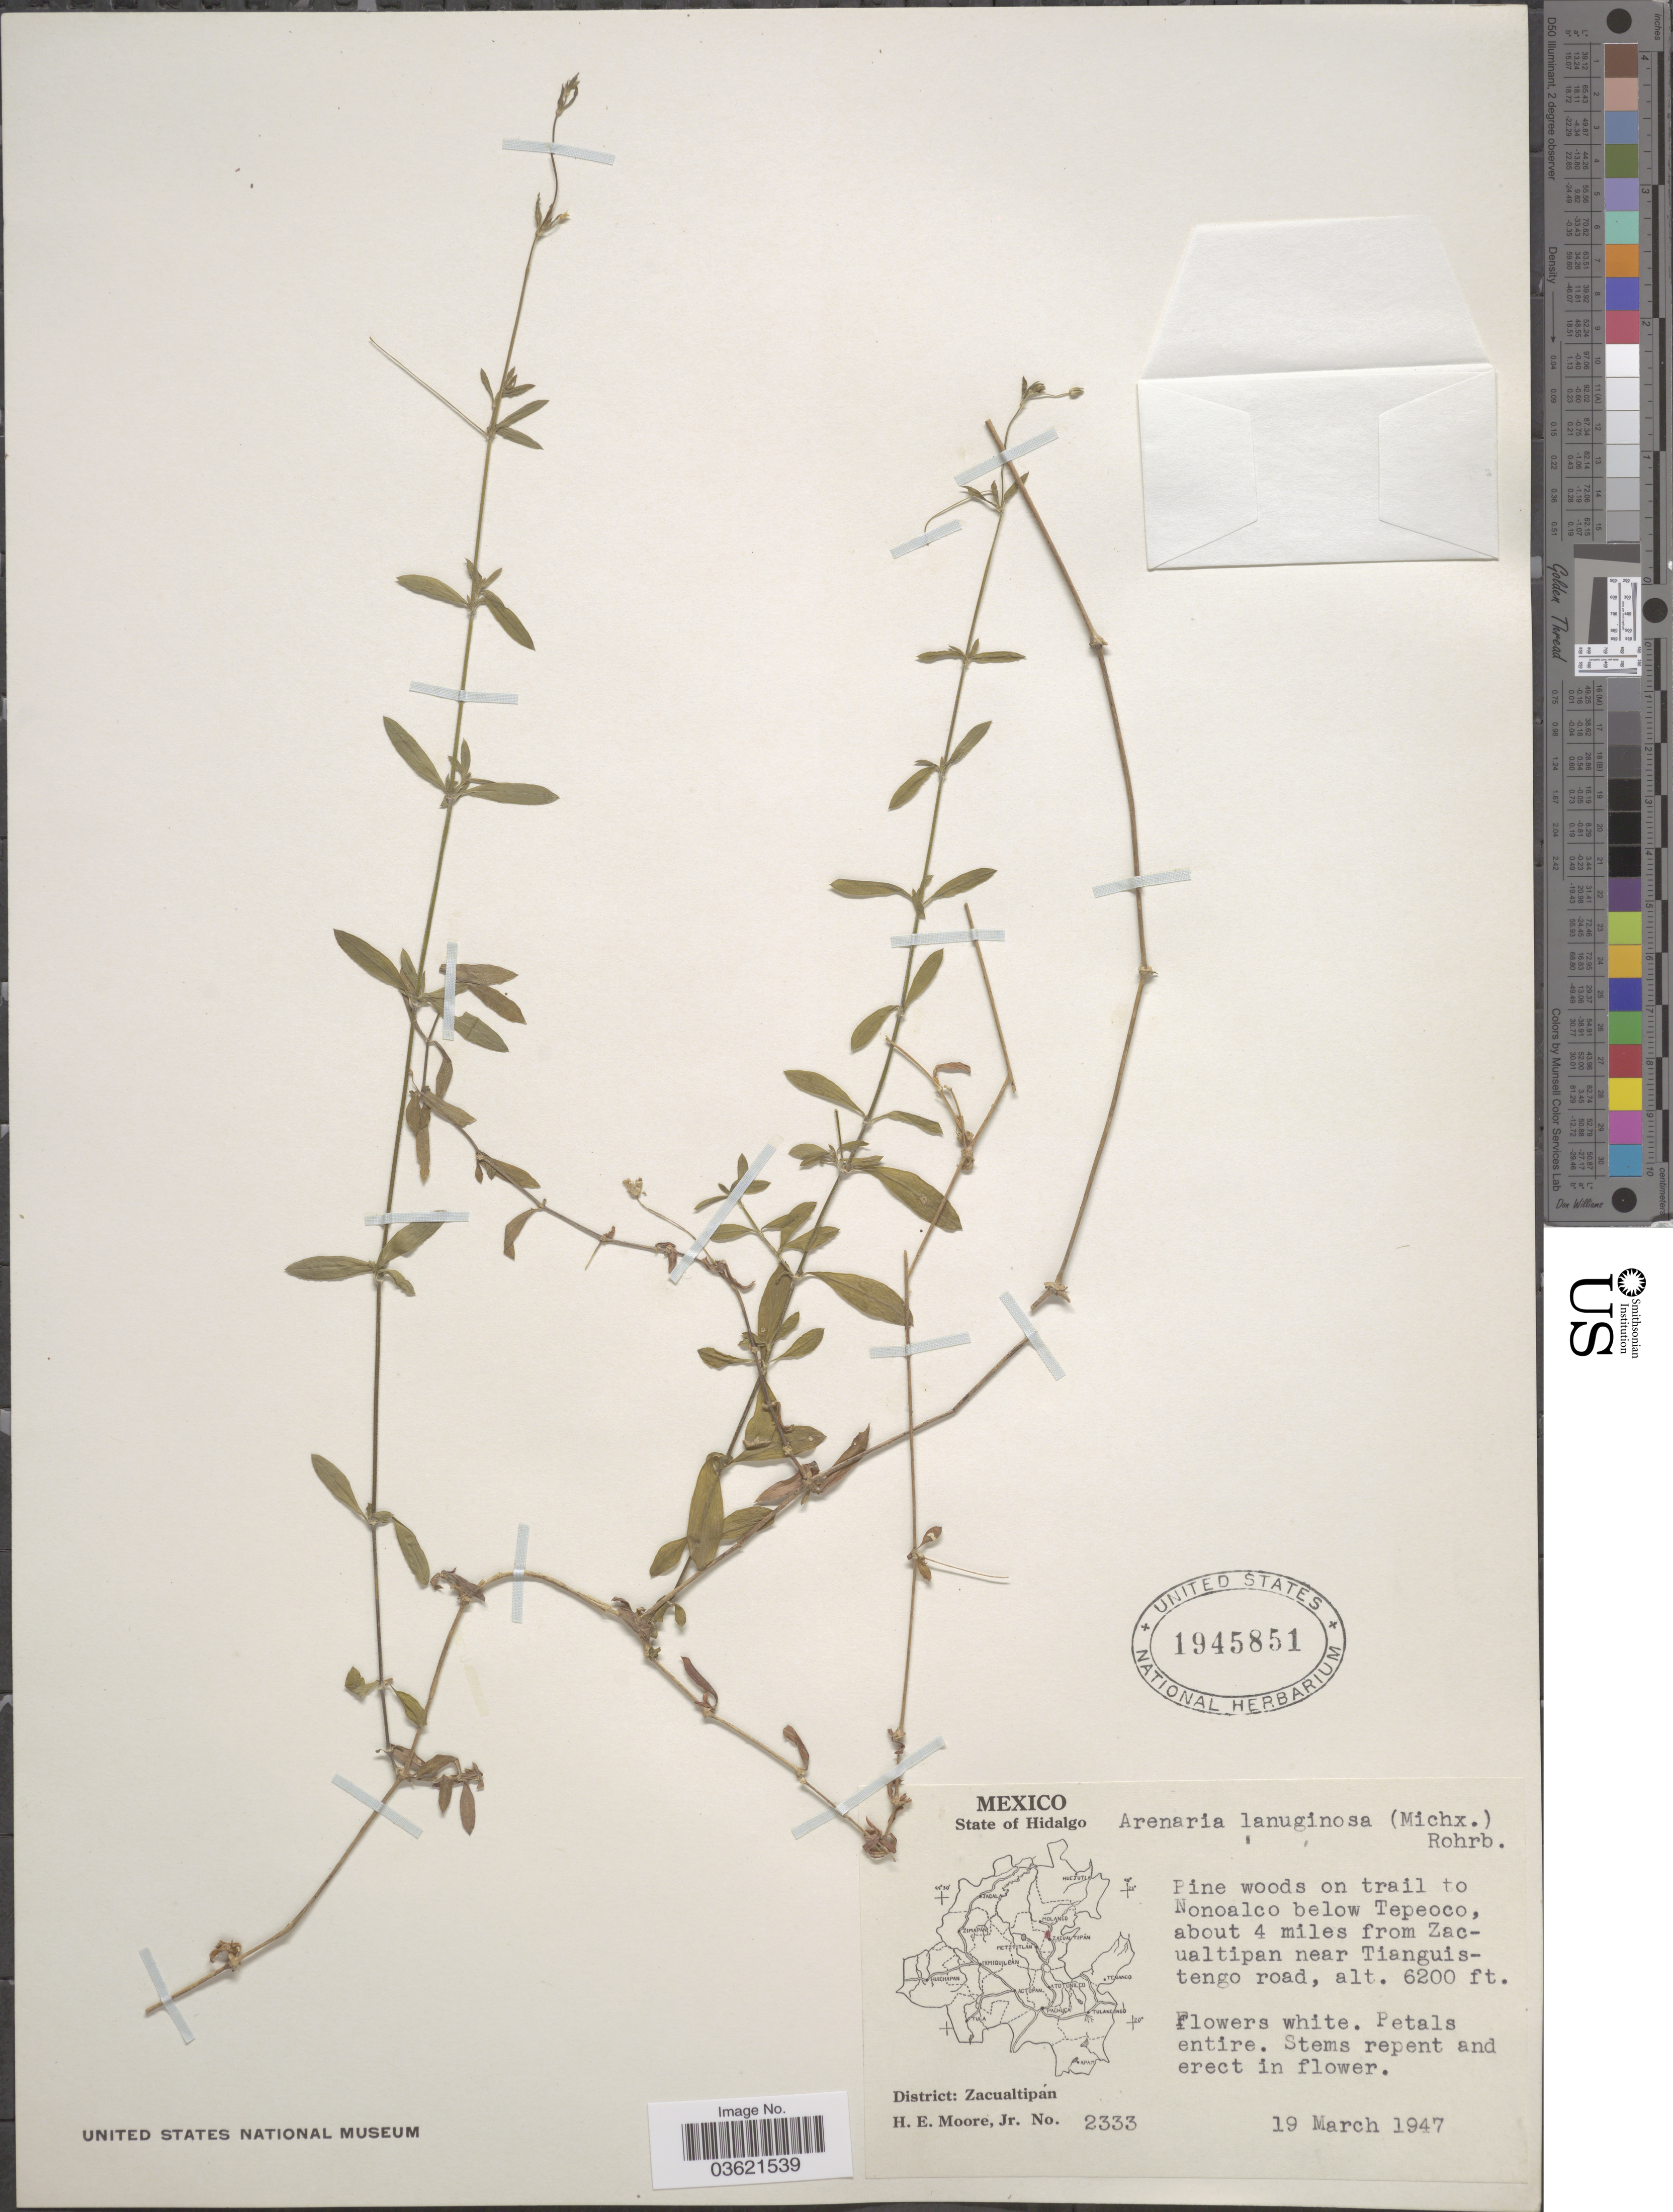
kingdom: Plantae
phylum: Tracheophyta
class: Magnoliopsida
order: Caryophyllales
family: Caryophyllaceae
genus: Arenaria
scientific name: Arenaria lanuginosa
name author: (Michx.) Rohrb.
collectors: H. Moore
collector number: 2333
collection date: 1947-03-19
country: Mexico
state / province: Hidalgo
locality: Pine woods on trail to Nonoalco below Tepeoco, about 4 miles from Zacualtipan near Tianguistengo road. District: Zacualtipán.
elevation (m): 1890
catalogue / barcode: US 1945851